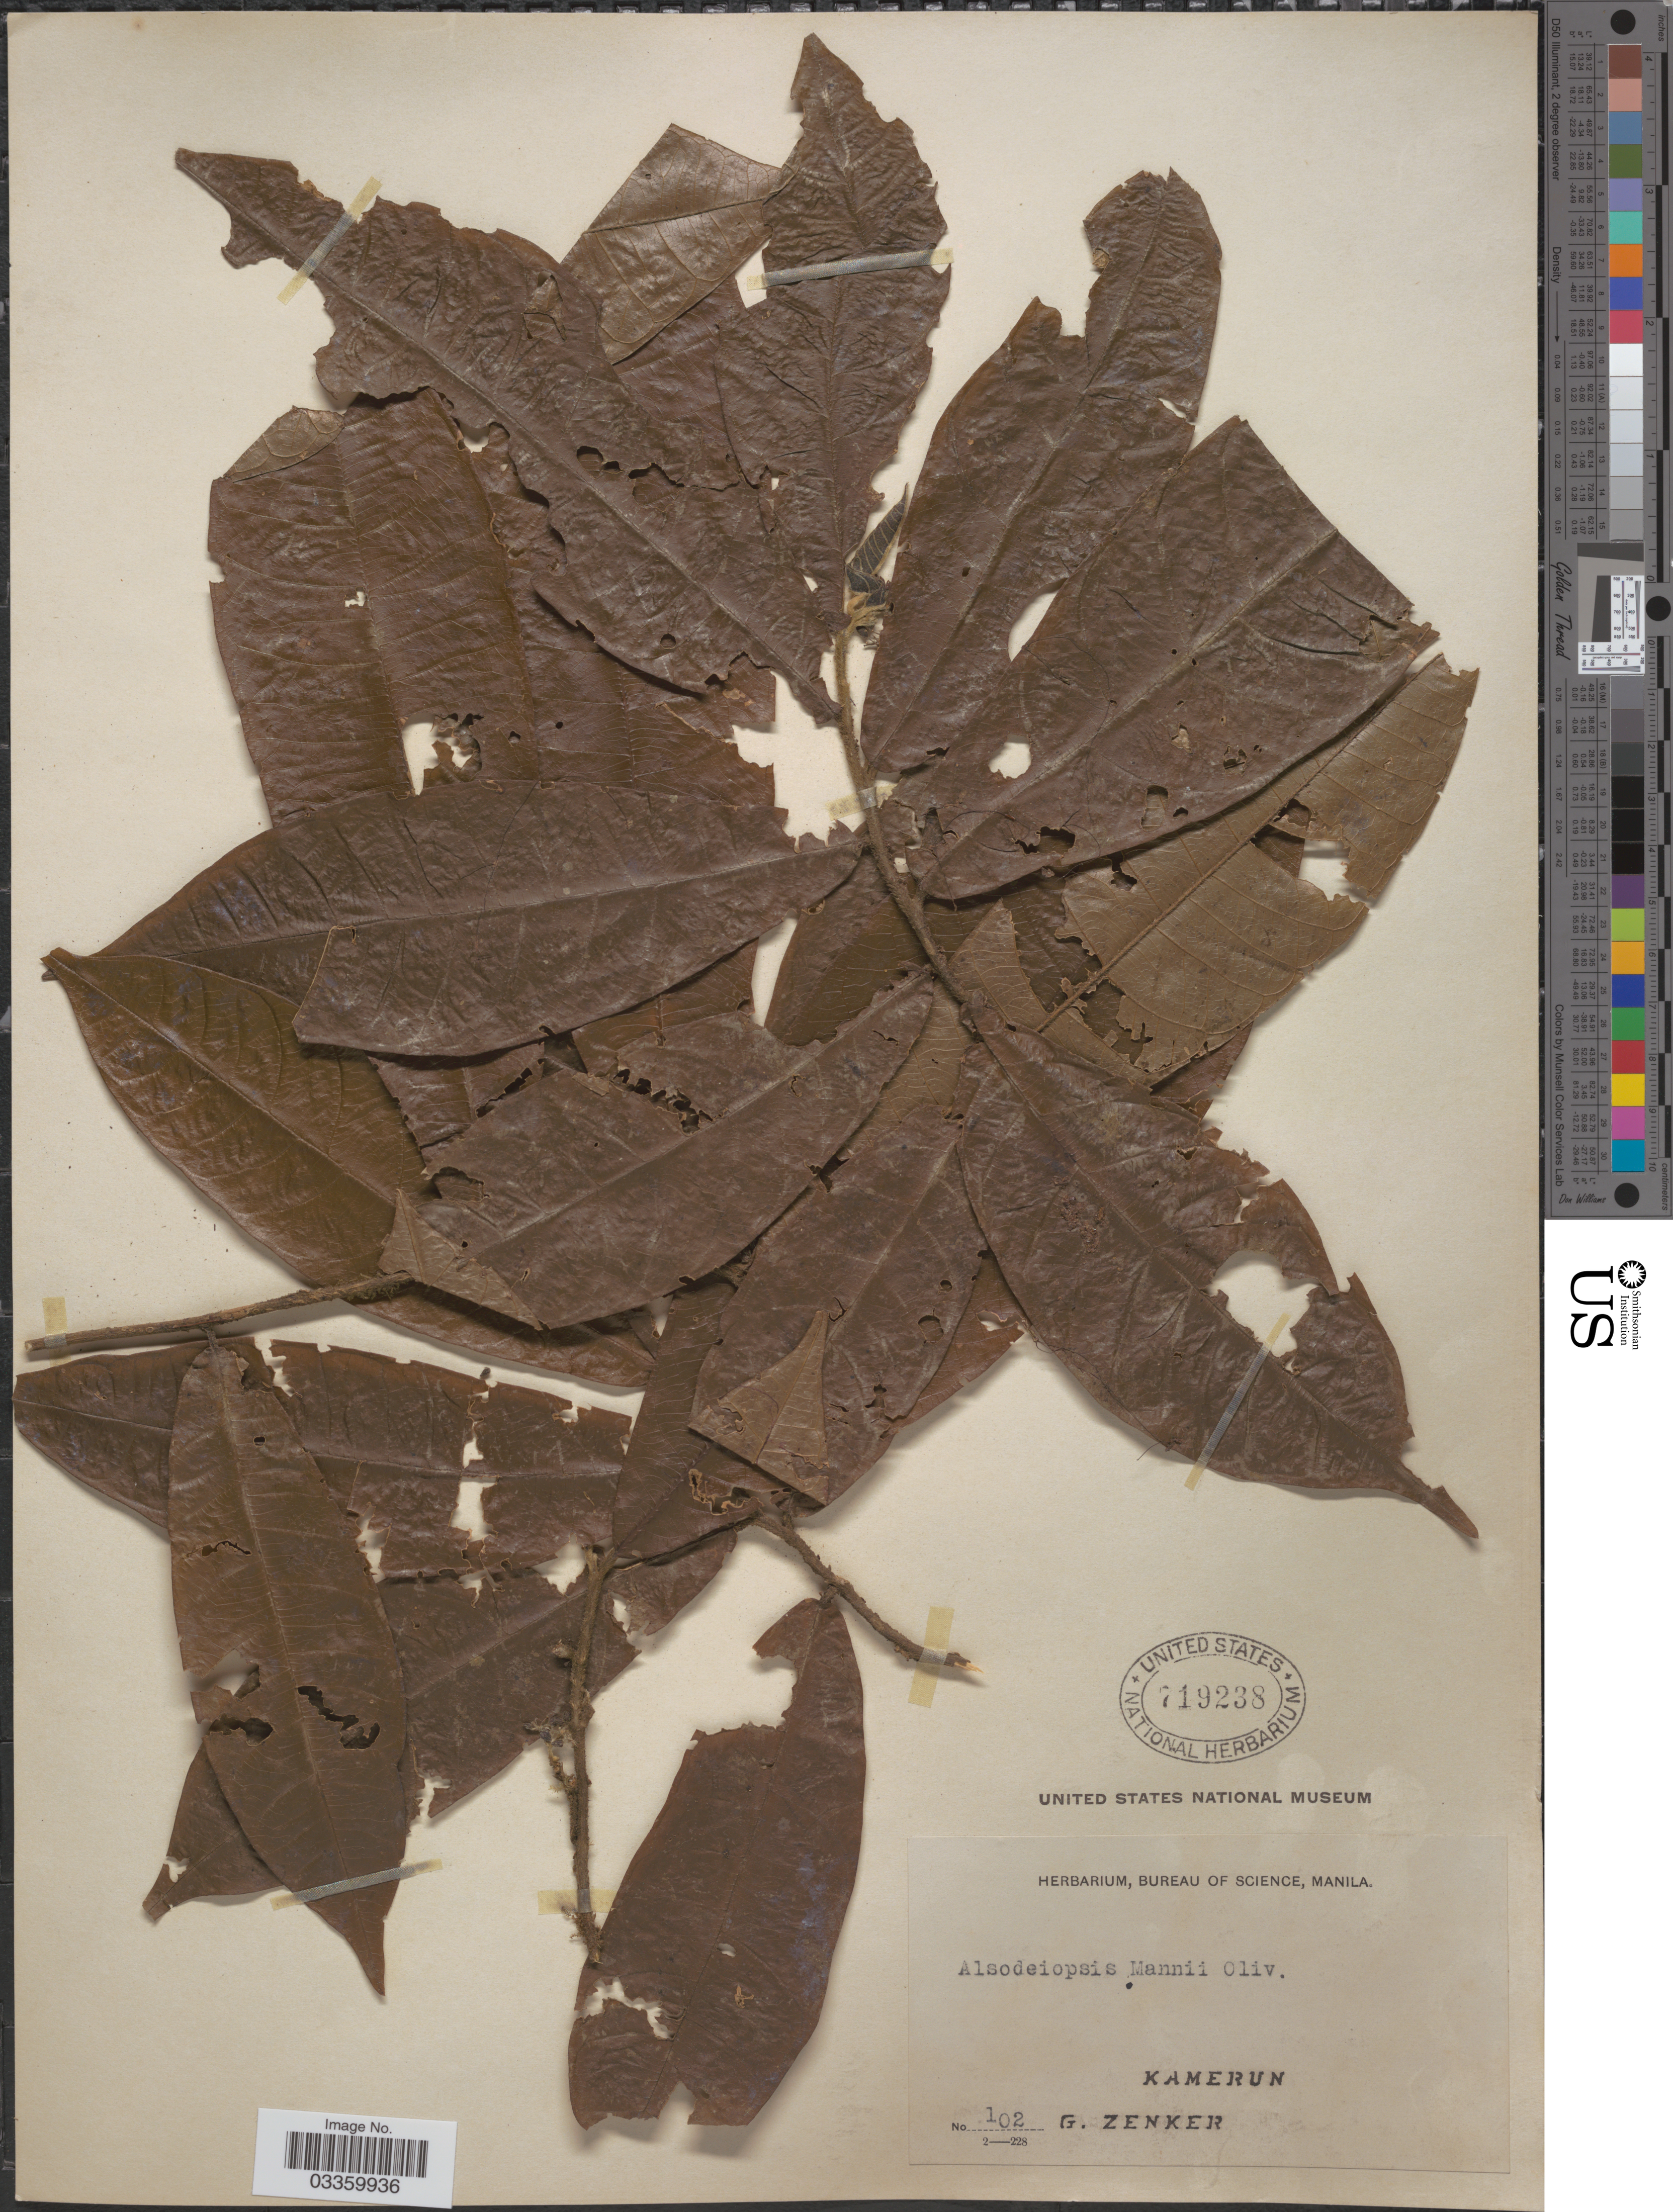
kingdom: Plantae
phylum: Tracheophyta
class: Magnoliopsida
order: Icacinales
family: Icacinaceae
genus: Alsodeiopsis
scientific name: Alsodeiopsis mannii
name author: Oliv.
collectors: G. A. Zenker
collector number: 102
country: Cameroon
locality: Kamerun.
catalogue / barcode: US 719238